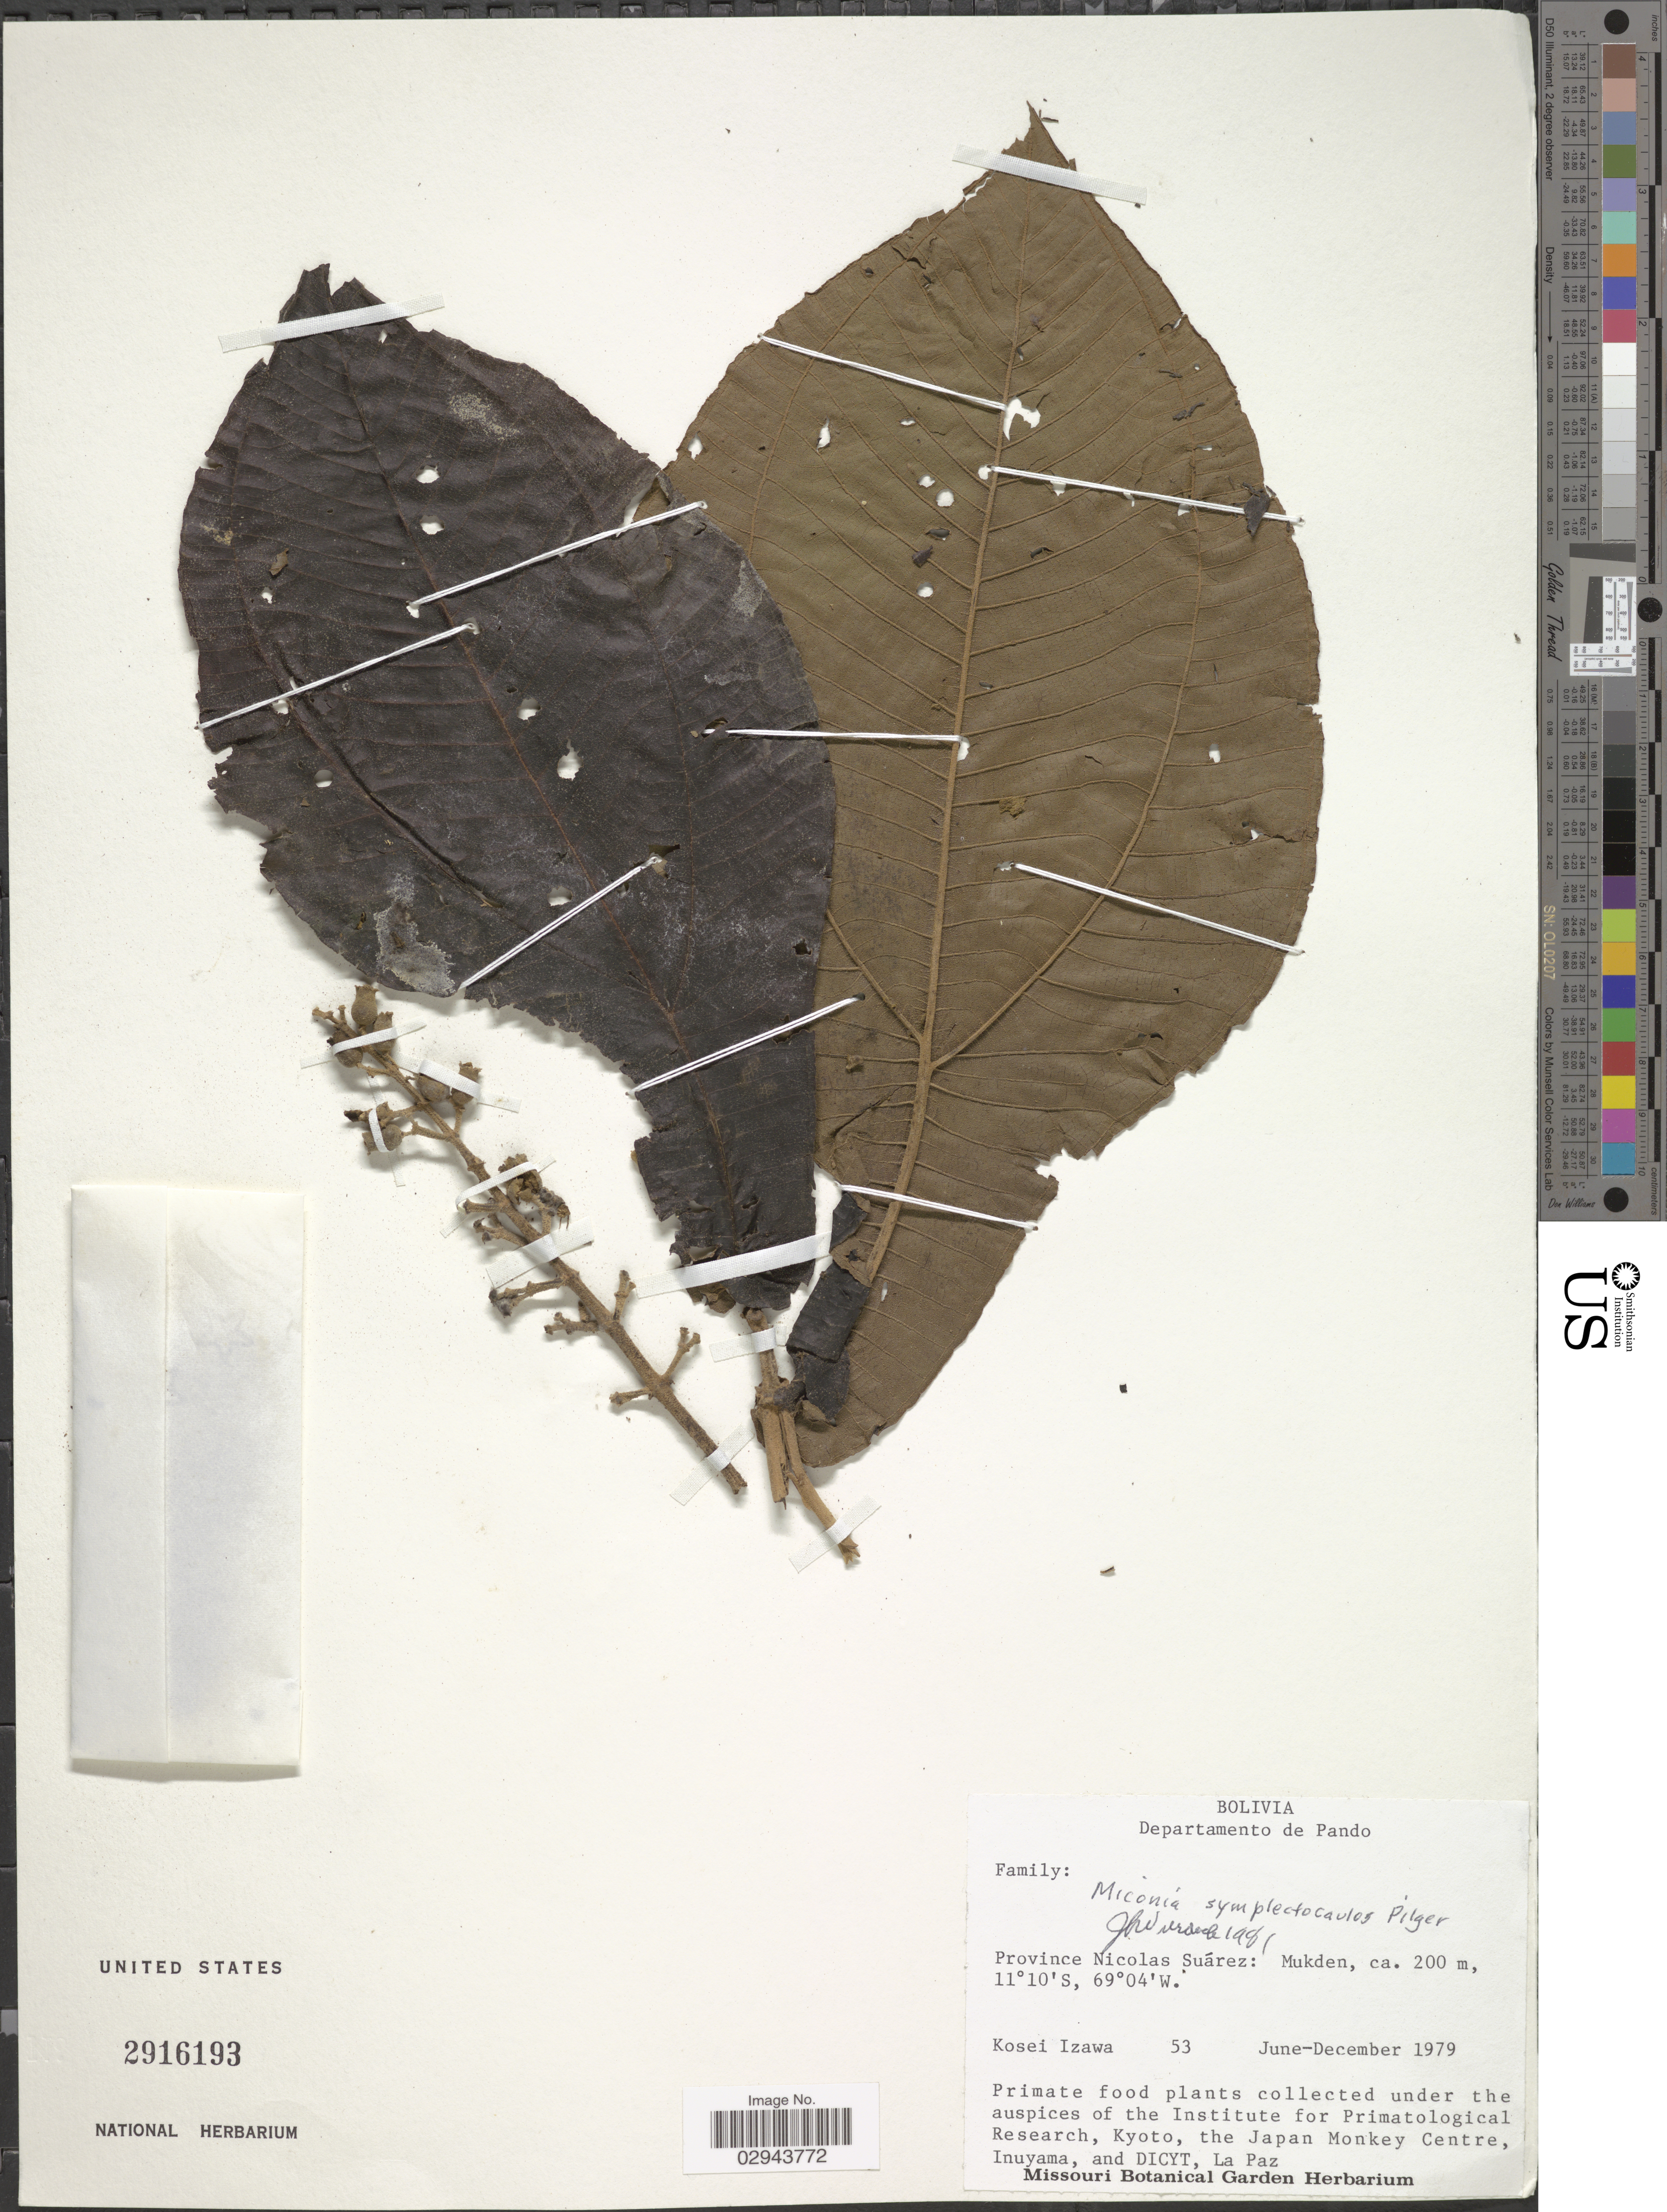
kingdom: Plantae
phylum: Tracheophyta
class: Magnoliopsida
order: Myrtales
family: Melastomataceae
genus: Miconia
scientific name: Miconia symplectocaulos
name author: Pilg.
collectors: K. Izawa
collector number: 53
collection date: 1979-06/1979-12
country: Bolivia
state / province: Pando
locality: Departamento de Pando. Province Nicolas Suárez: Mukden.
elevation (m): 200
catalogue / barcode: US 2916193